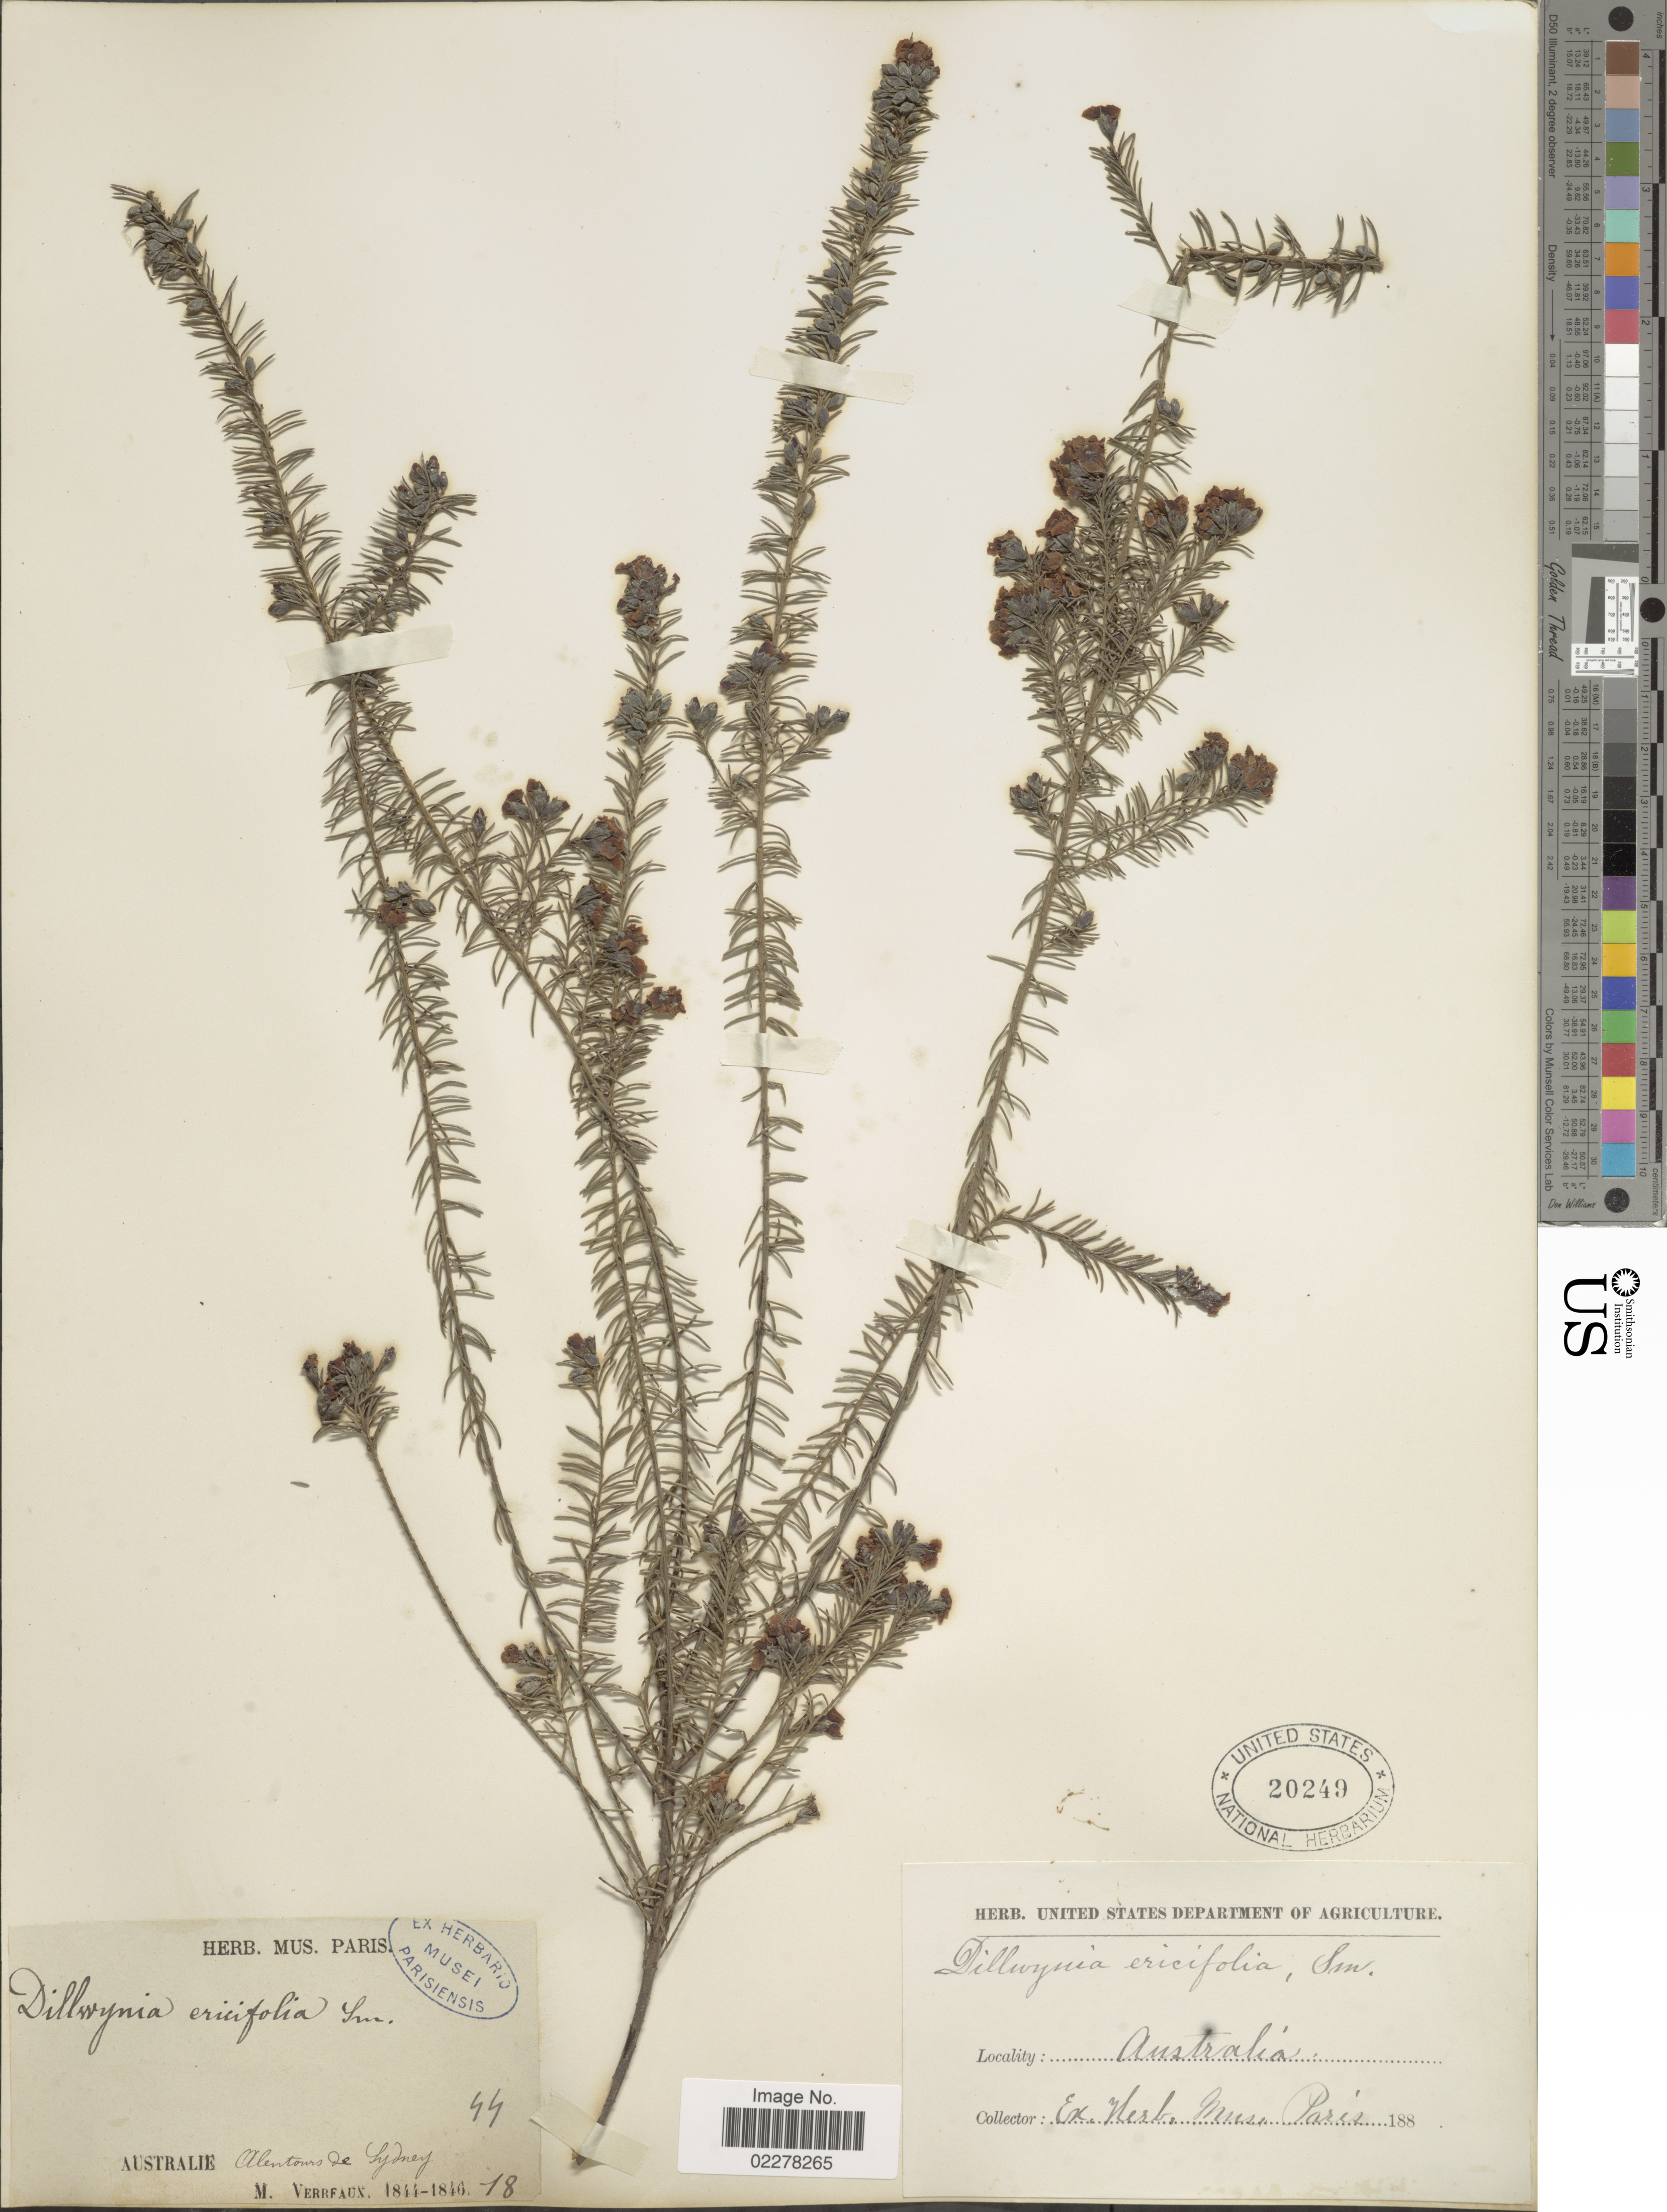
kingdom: Plantae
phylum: Tracheophyta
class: Magnoliopsida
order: Fabales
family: Fabaceae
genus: Dillwynia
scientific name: Dillwynia ericifolia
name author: Sm.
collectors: M. Verreaux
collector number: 18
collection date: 1844/1846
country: Australia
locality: Australie. Alentours de Sydney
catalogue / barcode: US 20249